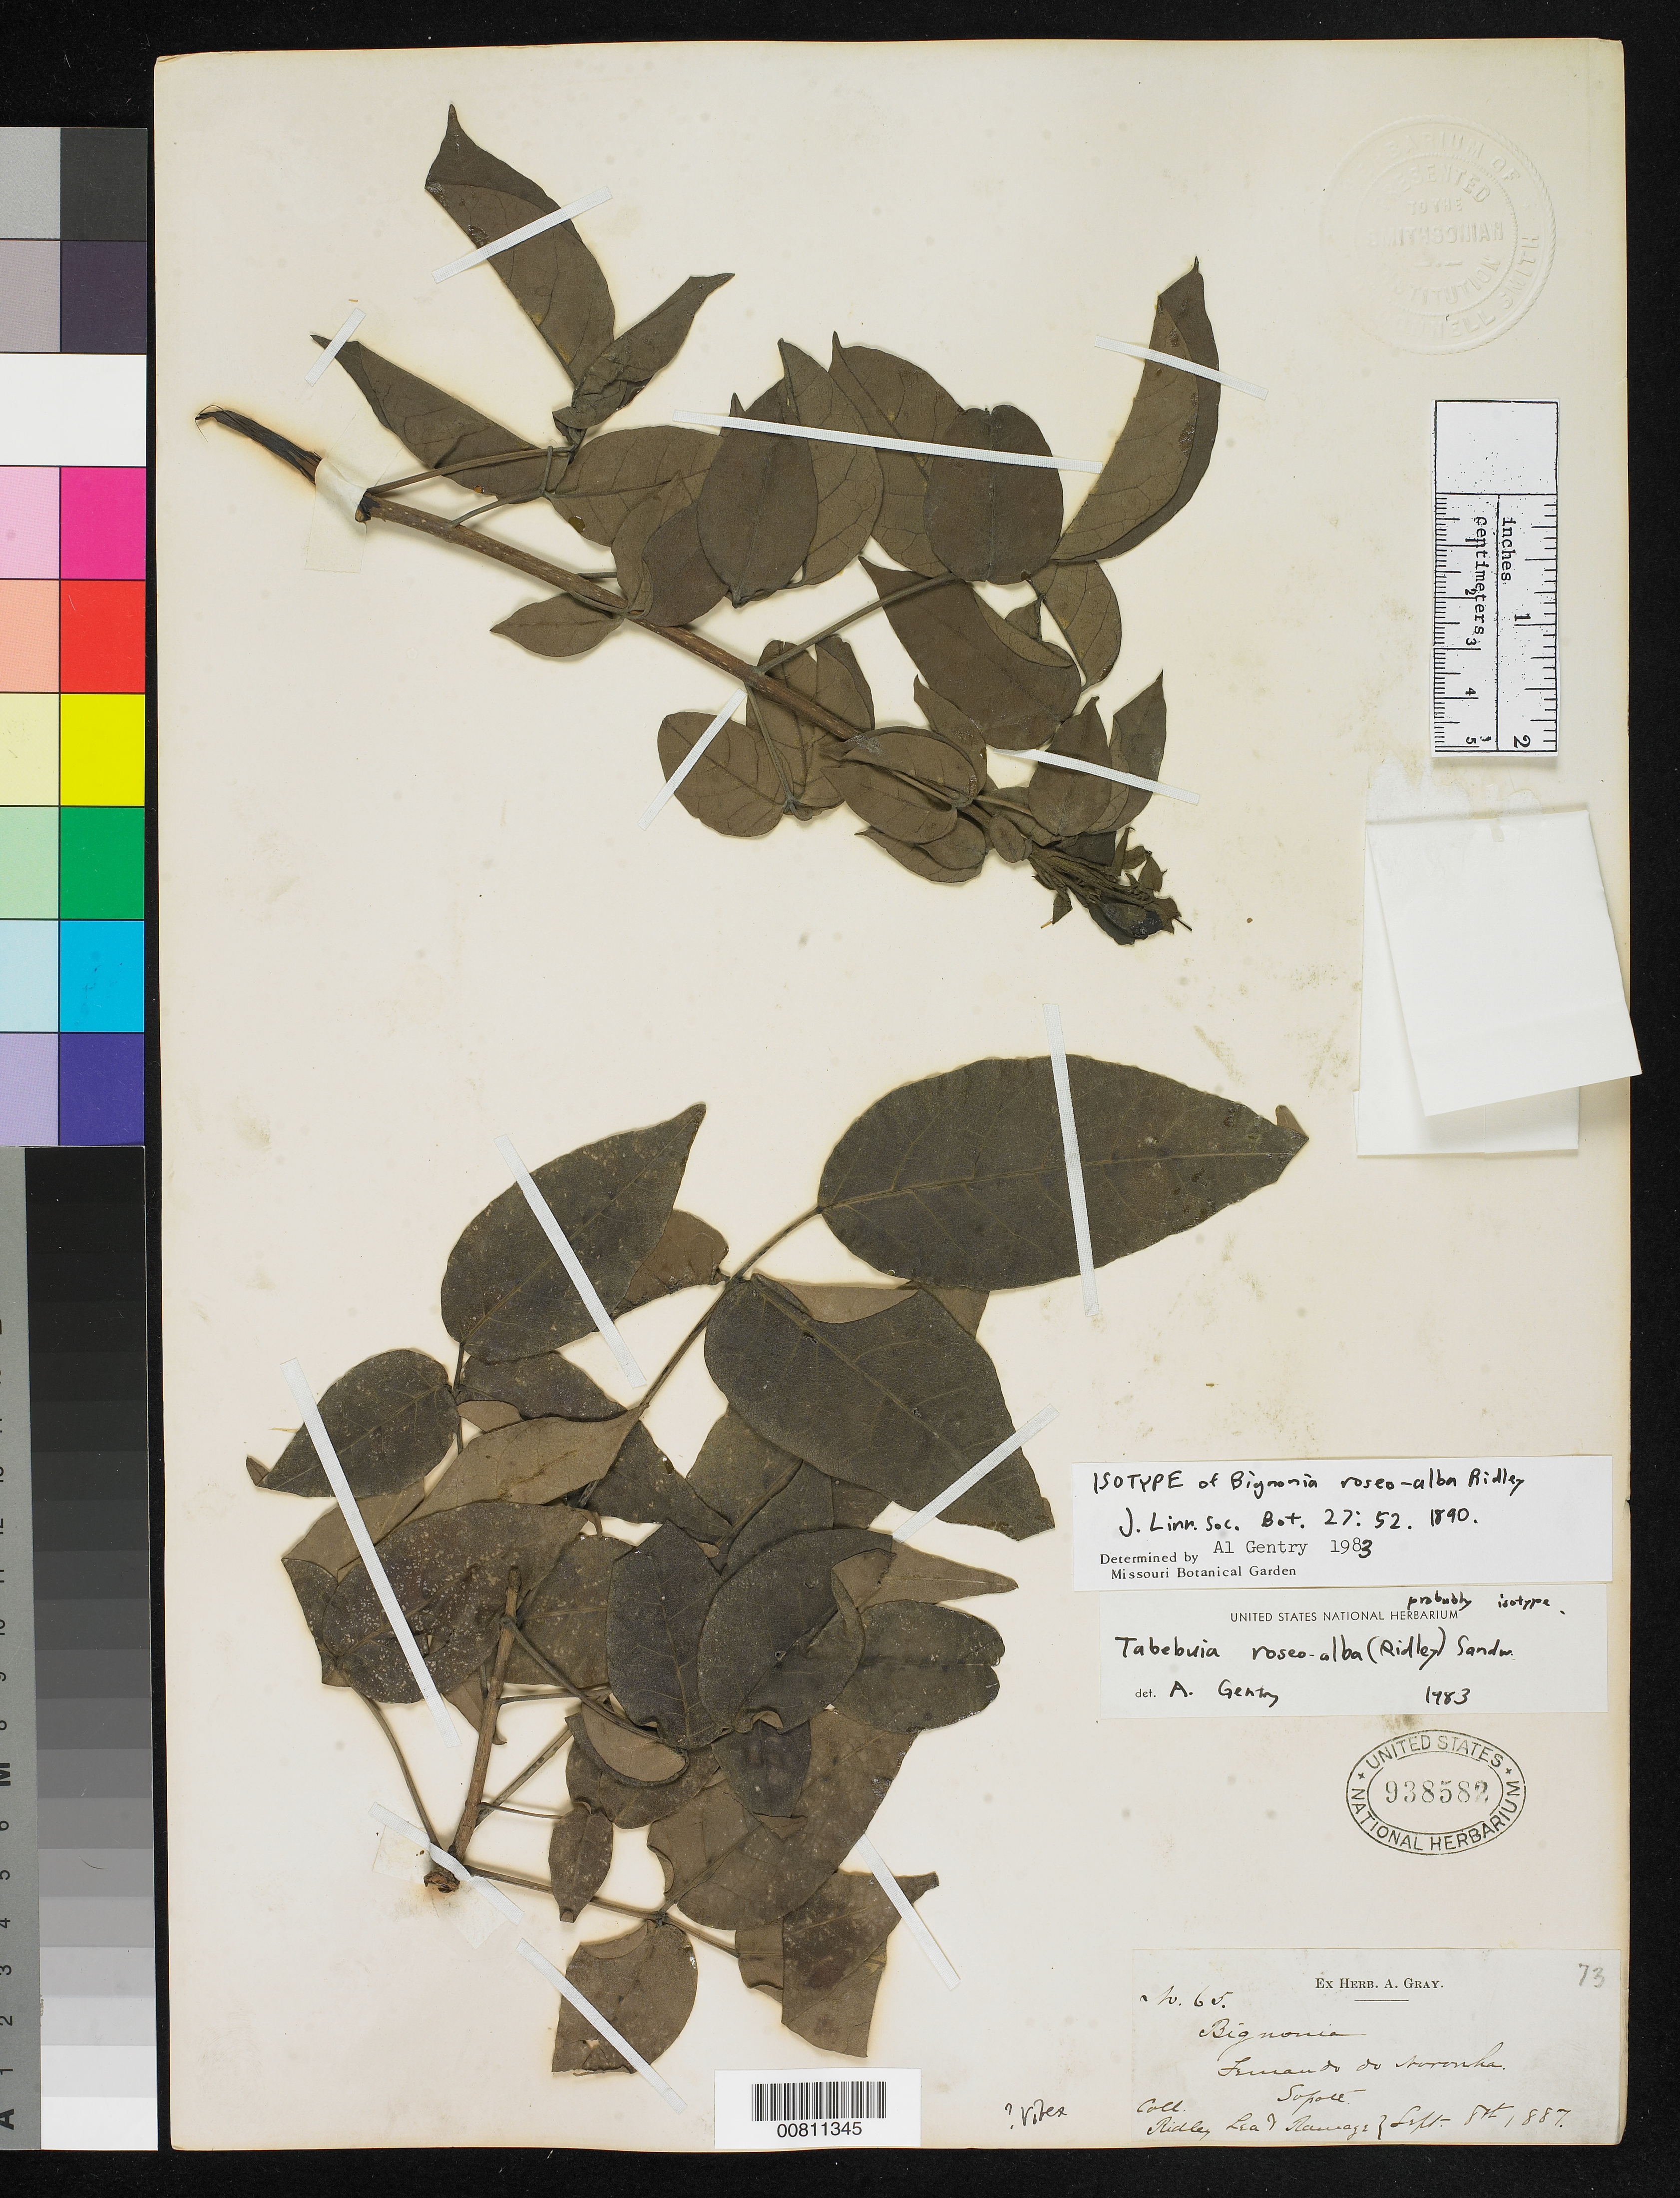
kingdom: Plantae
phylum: Tracheophyta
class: Magnoliopsida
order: Lamiales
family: Bignoniaceae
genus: Bignonia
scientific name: Bignonia roseoalba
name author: Ridl.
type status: Isotype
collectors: H. N. Ridley, -. Lea & -- Ramage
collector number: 65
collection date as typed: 08 Sep 1887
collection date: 1887-09-08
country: Brazil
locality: Fernando do Noronha.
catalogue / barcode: US 938582